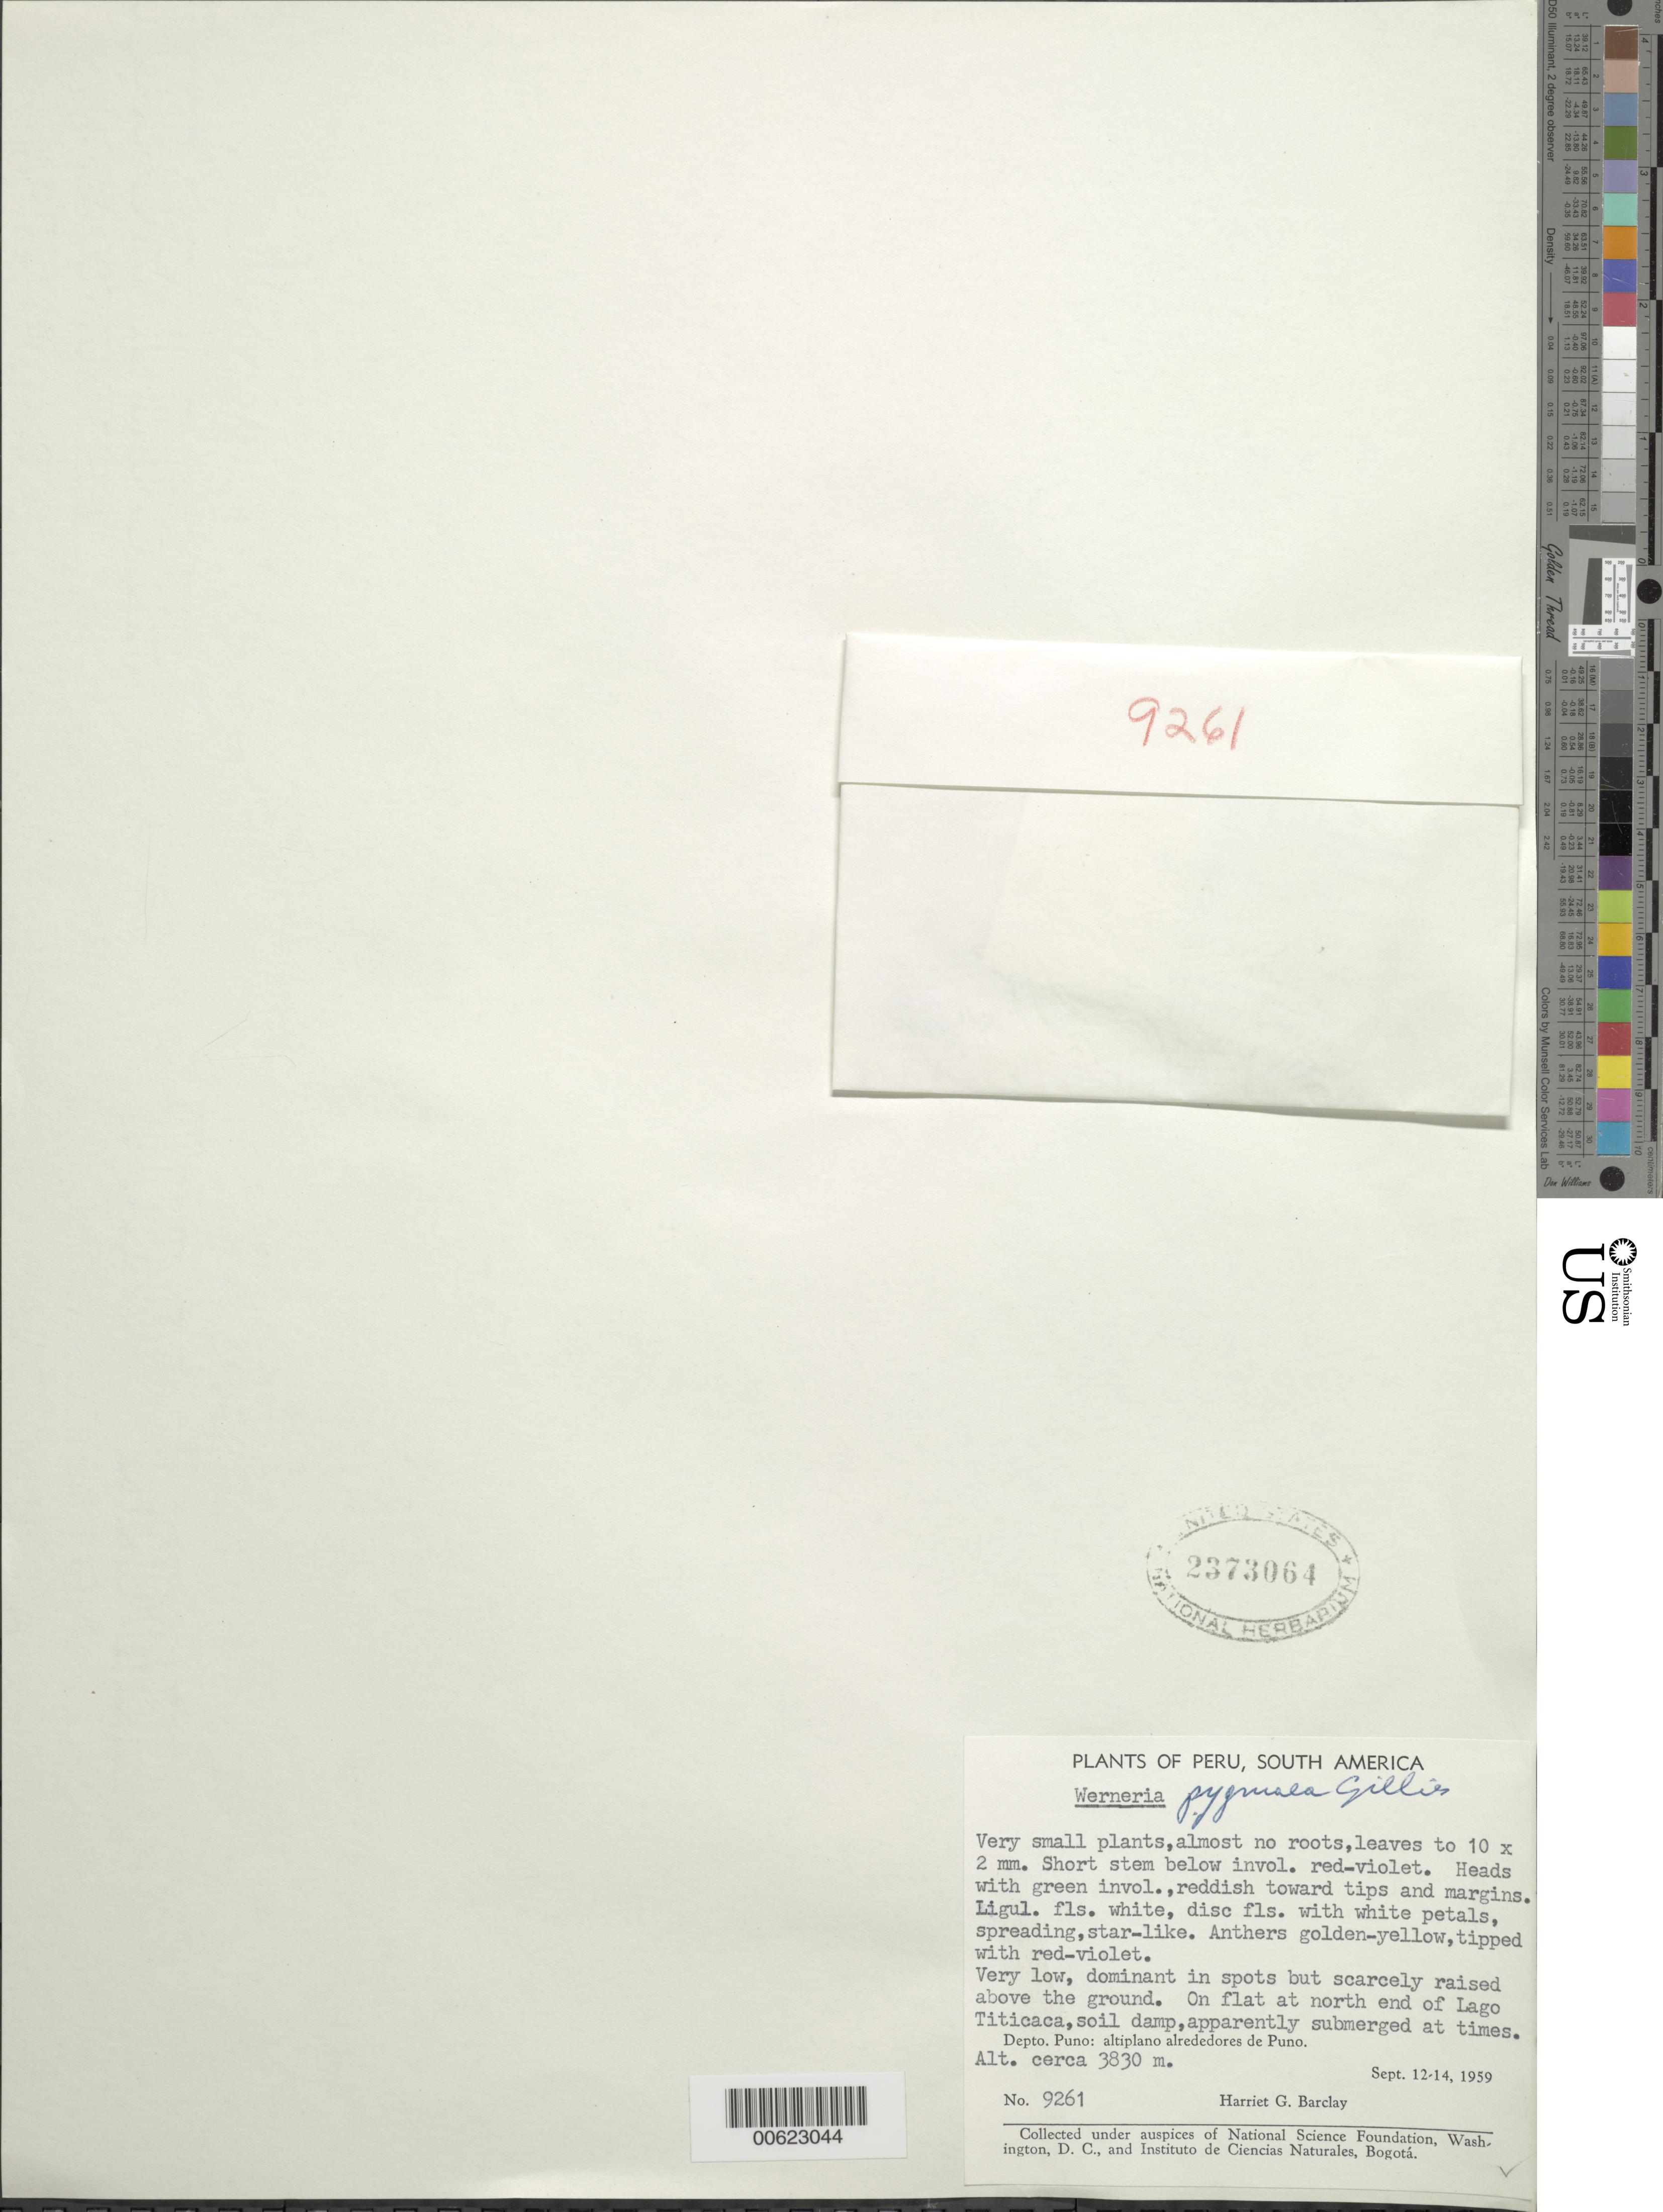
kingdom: Plantae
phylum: Tracheophyta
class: Magnoliopsida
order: Asterales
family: Asteraceae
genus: Werneria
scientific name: Werneria pygmaea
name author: Gillies ex Hook. & Arn.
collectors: H. G. Barclay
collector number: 9261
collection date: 1959-09-12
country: Peru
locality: Puno, altiplano alrededores, on flat at N end Lago Titicaca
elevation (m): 3830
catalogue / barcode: US 2373064